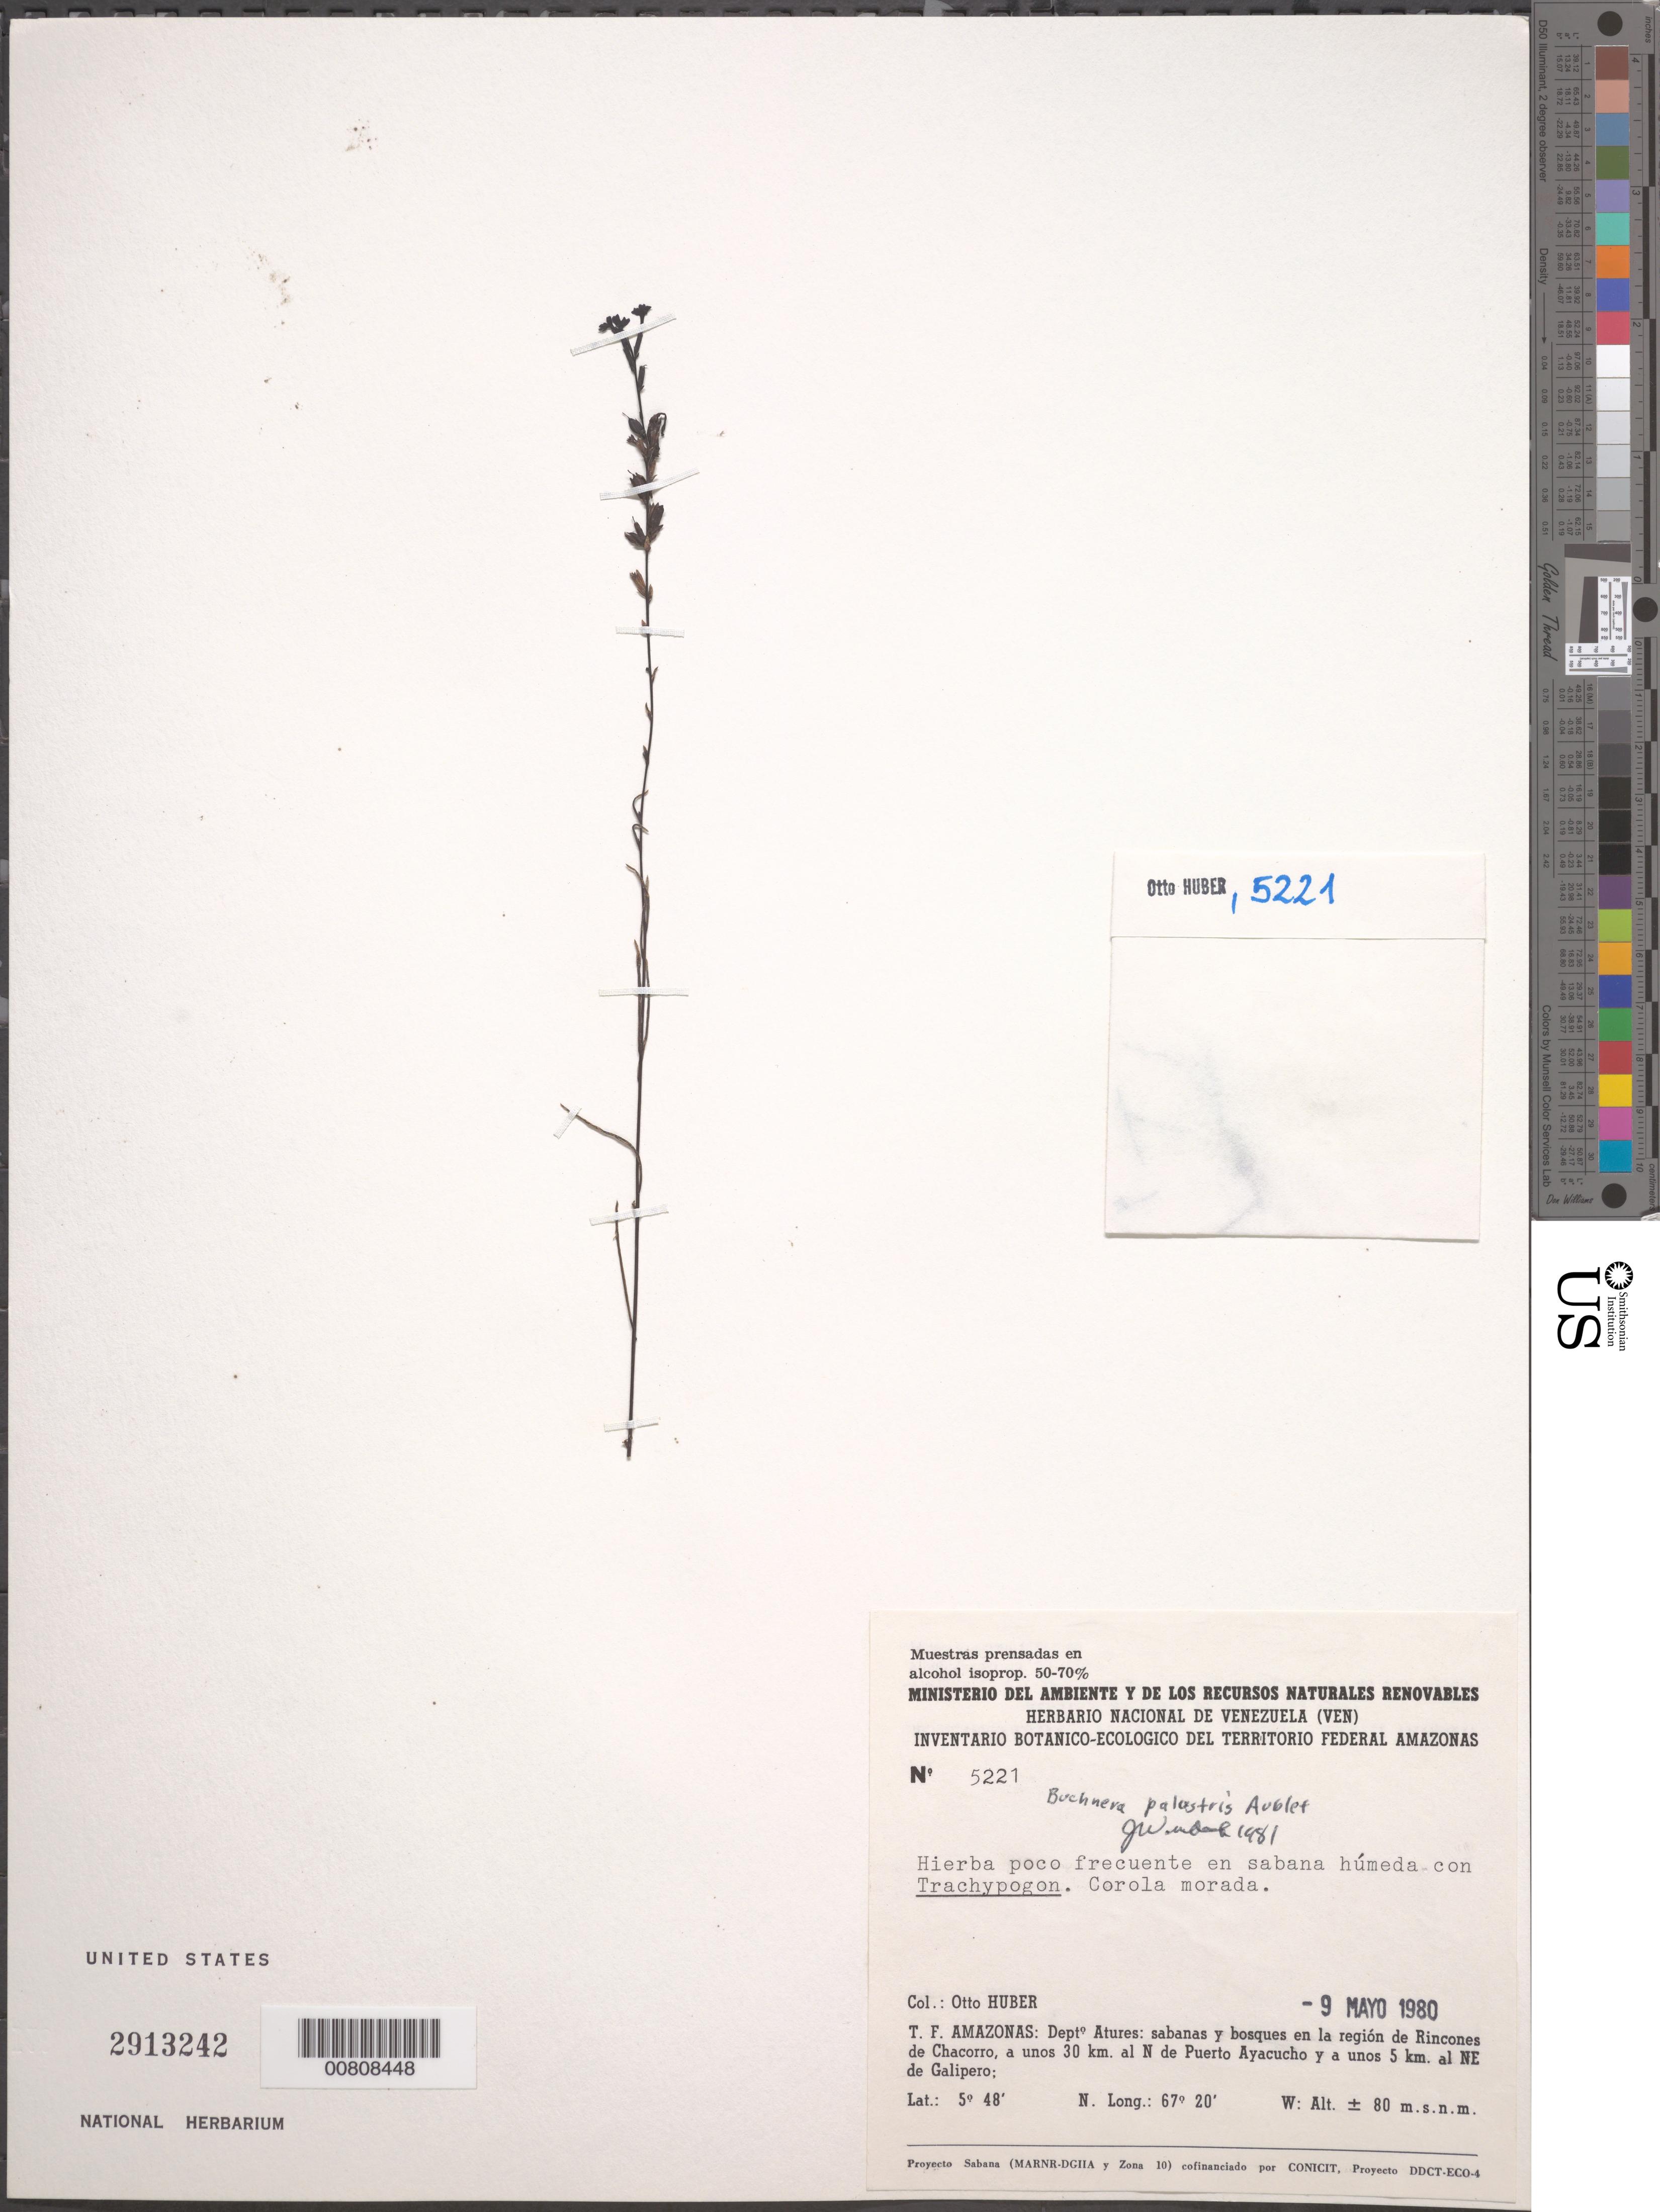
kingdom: Plantae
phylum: Tracheophyta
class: Magnoliopsida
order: Lamiales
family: Orobanchaceae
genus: Buchnera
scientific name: Buchnera palustris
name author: (Aubl.) Spreng.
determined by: Wurdack, John J., (US), US (UNITED STATES)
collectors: O. Huber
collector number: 5221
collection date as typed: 9-May-80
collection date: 1980-05-09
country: Venezuela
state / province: Amazonas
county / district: Atures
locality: Rincones de Chacorro, 30 km N de Puerto Ayacucho, 5 km NE Galipero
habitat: Sabana húmeda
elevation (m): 80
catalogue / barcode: US 2913242